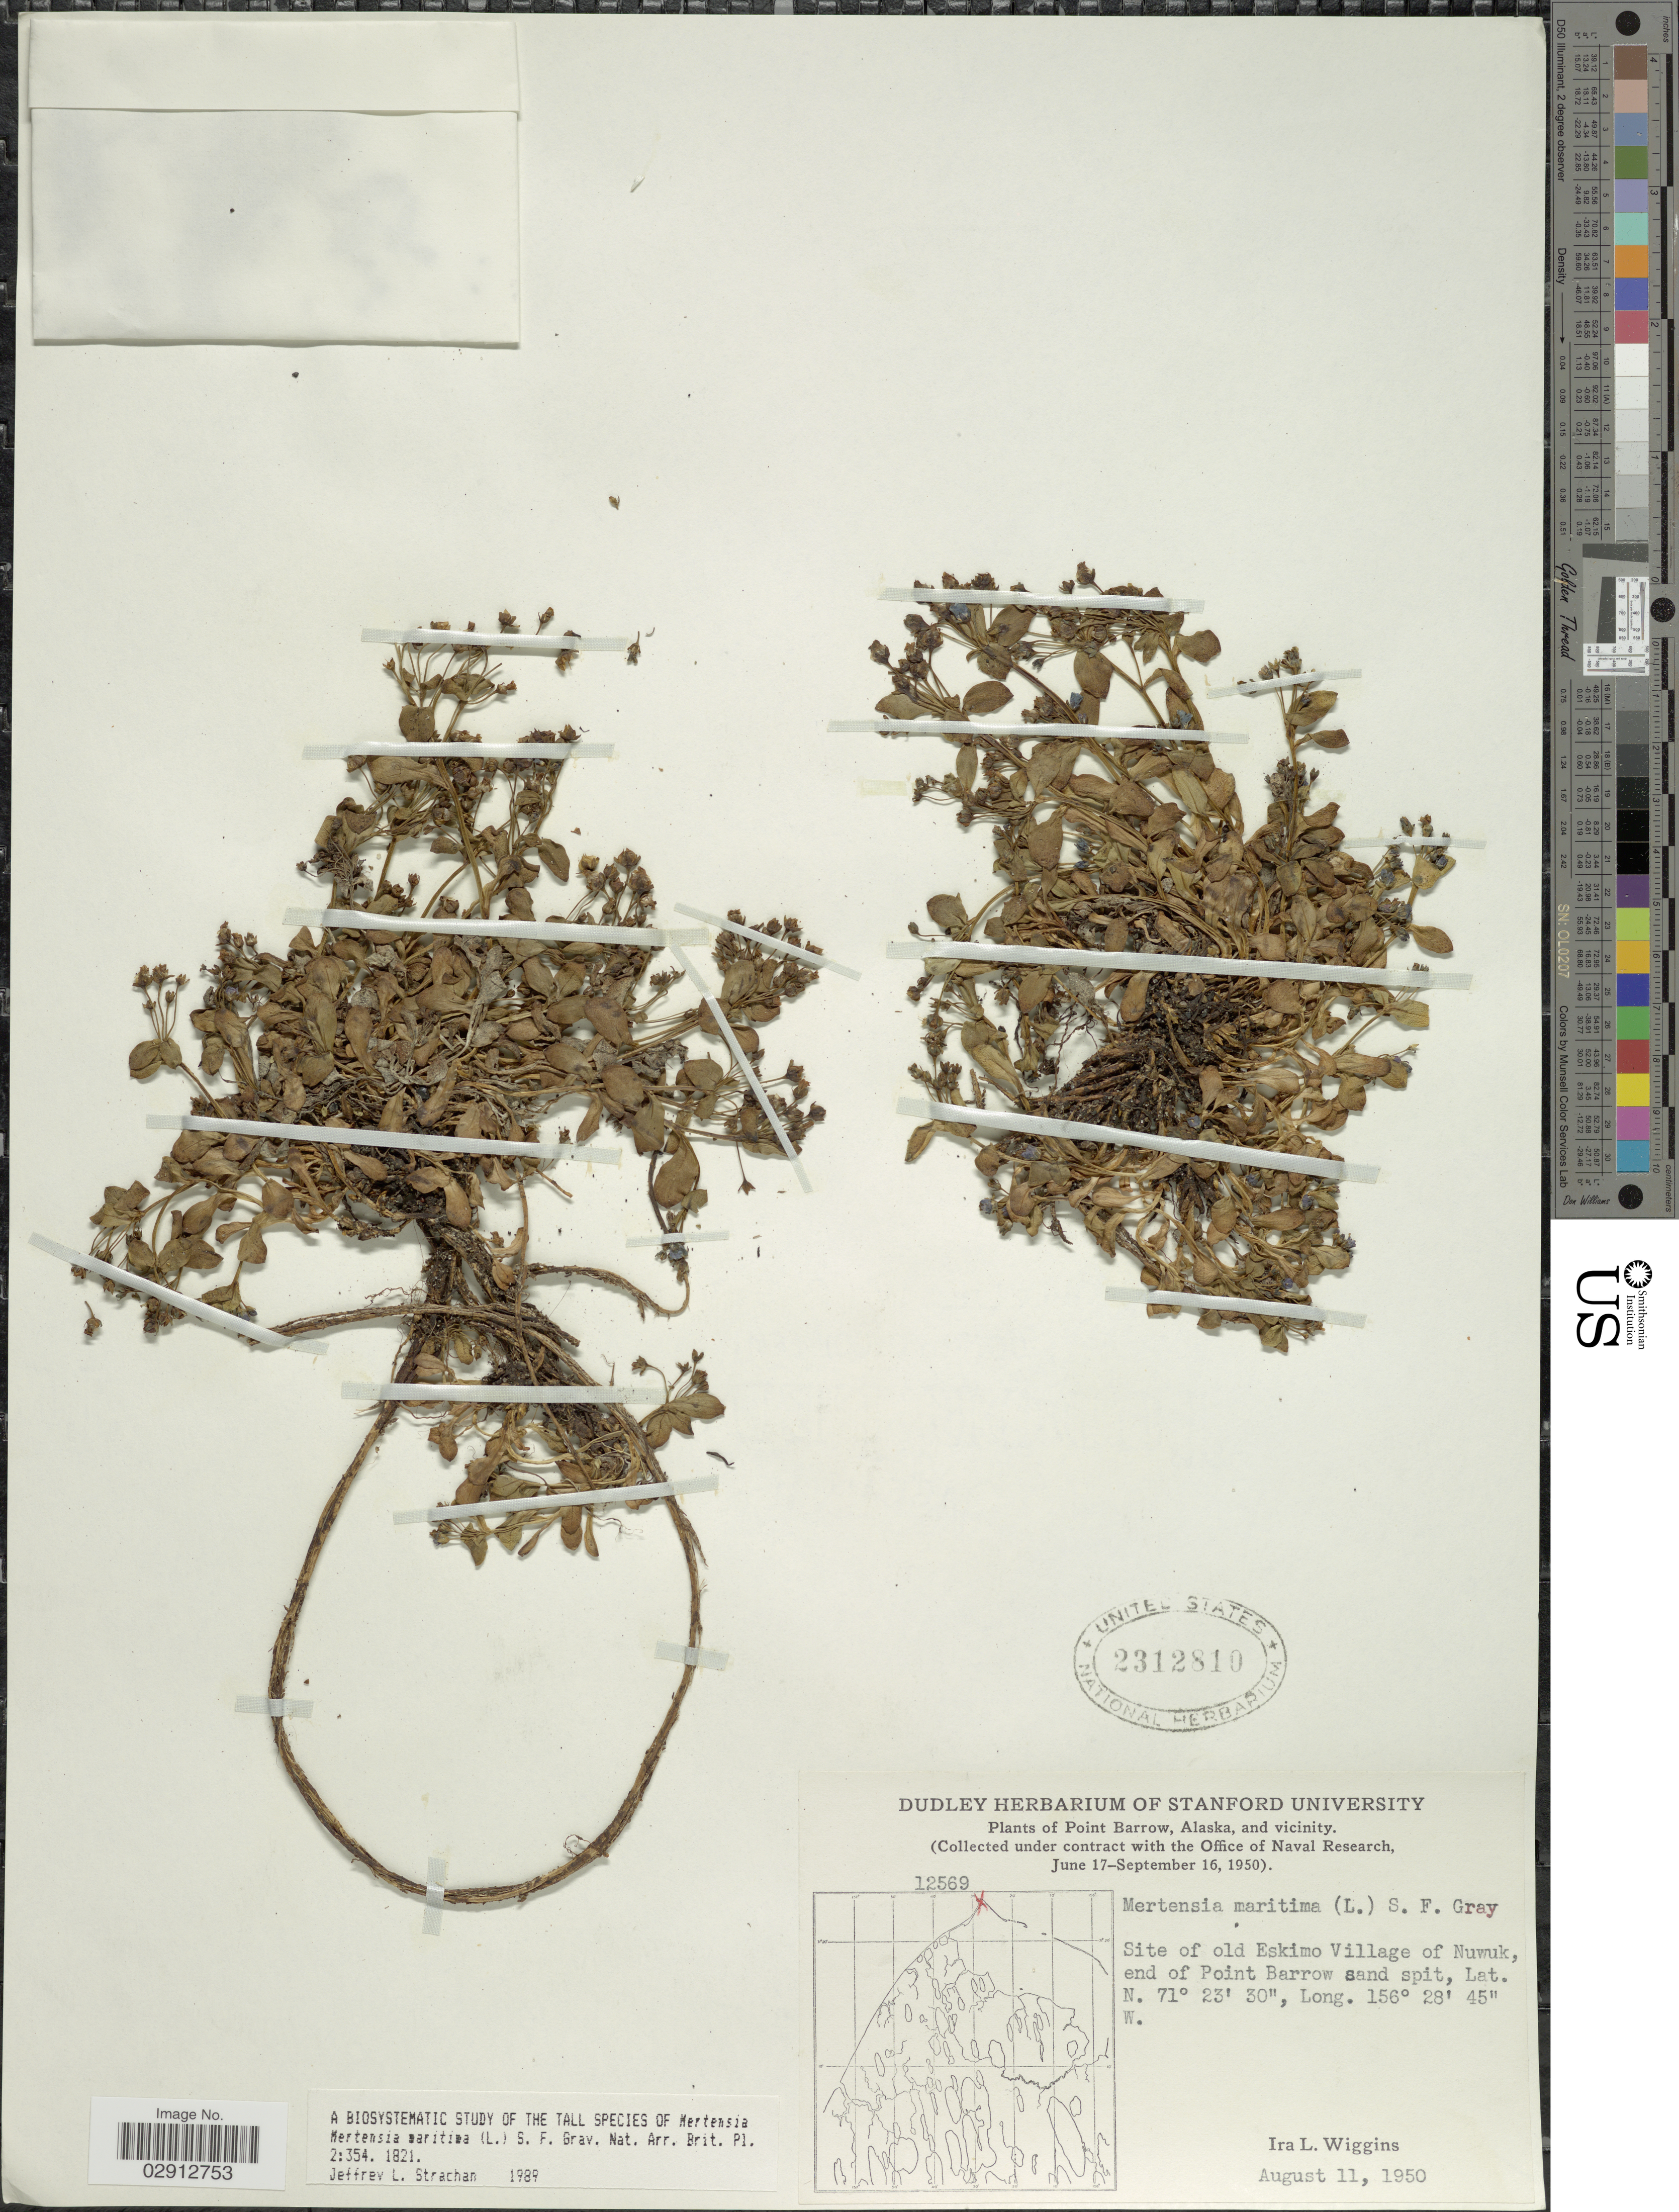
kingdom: Plantae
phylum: Tracheophyta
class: Magnoliopsida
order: Boraginales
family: Boraginaceae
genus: Mertensia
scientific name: Mertensia maritima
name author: (L.) S.F. Gray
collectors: I. L. Wiggins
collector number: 12569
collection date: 1950-08-11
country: United States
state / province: Alaska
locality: Point Barrow, and vicinity. Site of old Eskimo Village of Nuwuk, end of Point Barrow sand spit.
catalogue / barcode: US 2312810